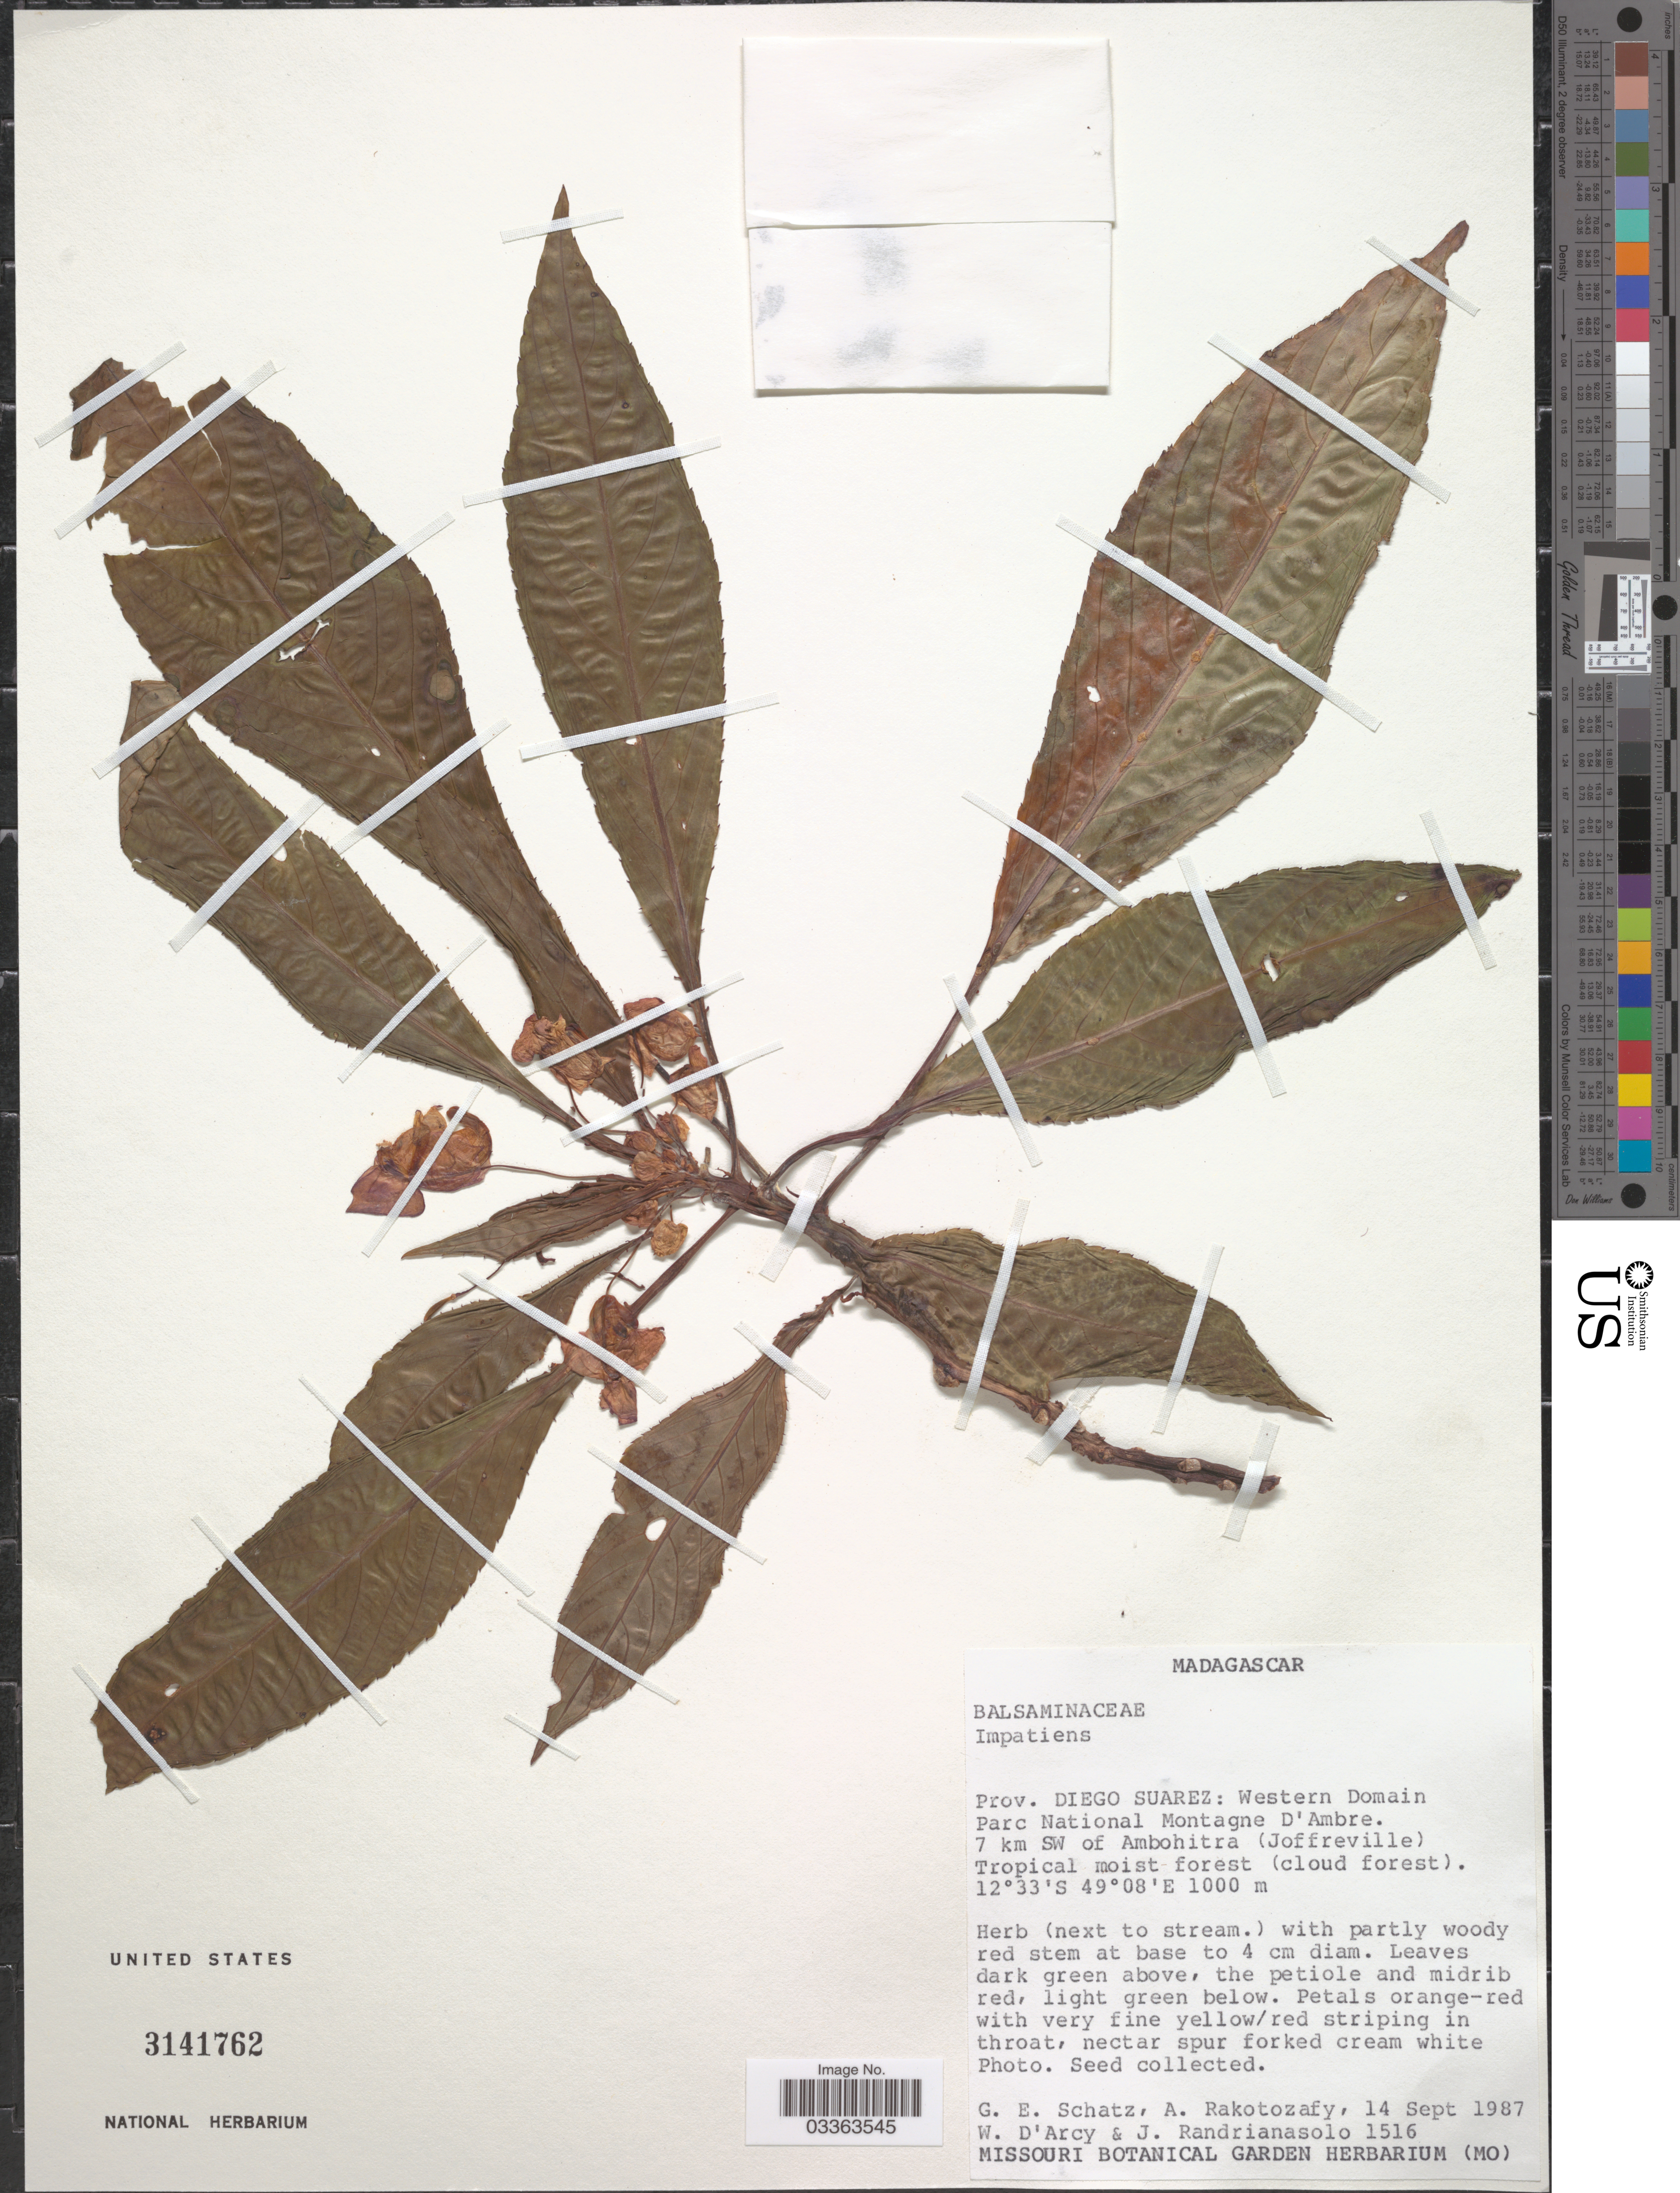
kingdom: Plantae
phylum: Tracheophyta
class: Magnoliopsida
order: Ericales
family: Balsaminaceae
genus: Impatiens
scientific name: Impatiens sp.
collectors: G. Schatz, A. Rakotozafy, W. G. D'Arcy & J. Randrianasolo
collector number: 1516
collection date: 1987-09-14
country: Madagascar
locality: Prov. Diego Suarez: Western Domain Parc National Montagne D'Ambre. 7 km SW of Ambohitra (Joffreville).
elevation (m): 1000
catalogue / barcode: US 3141762